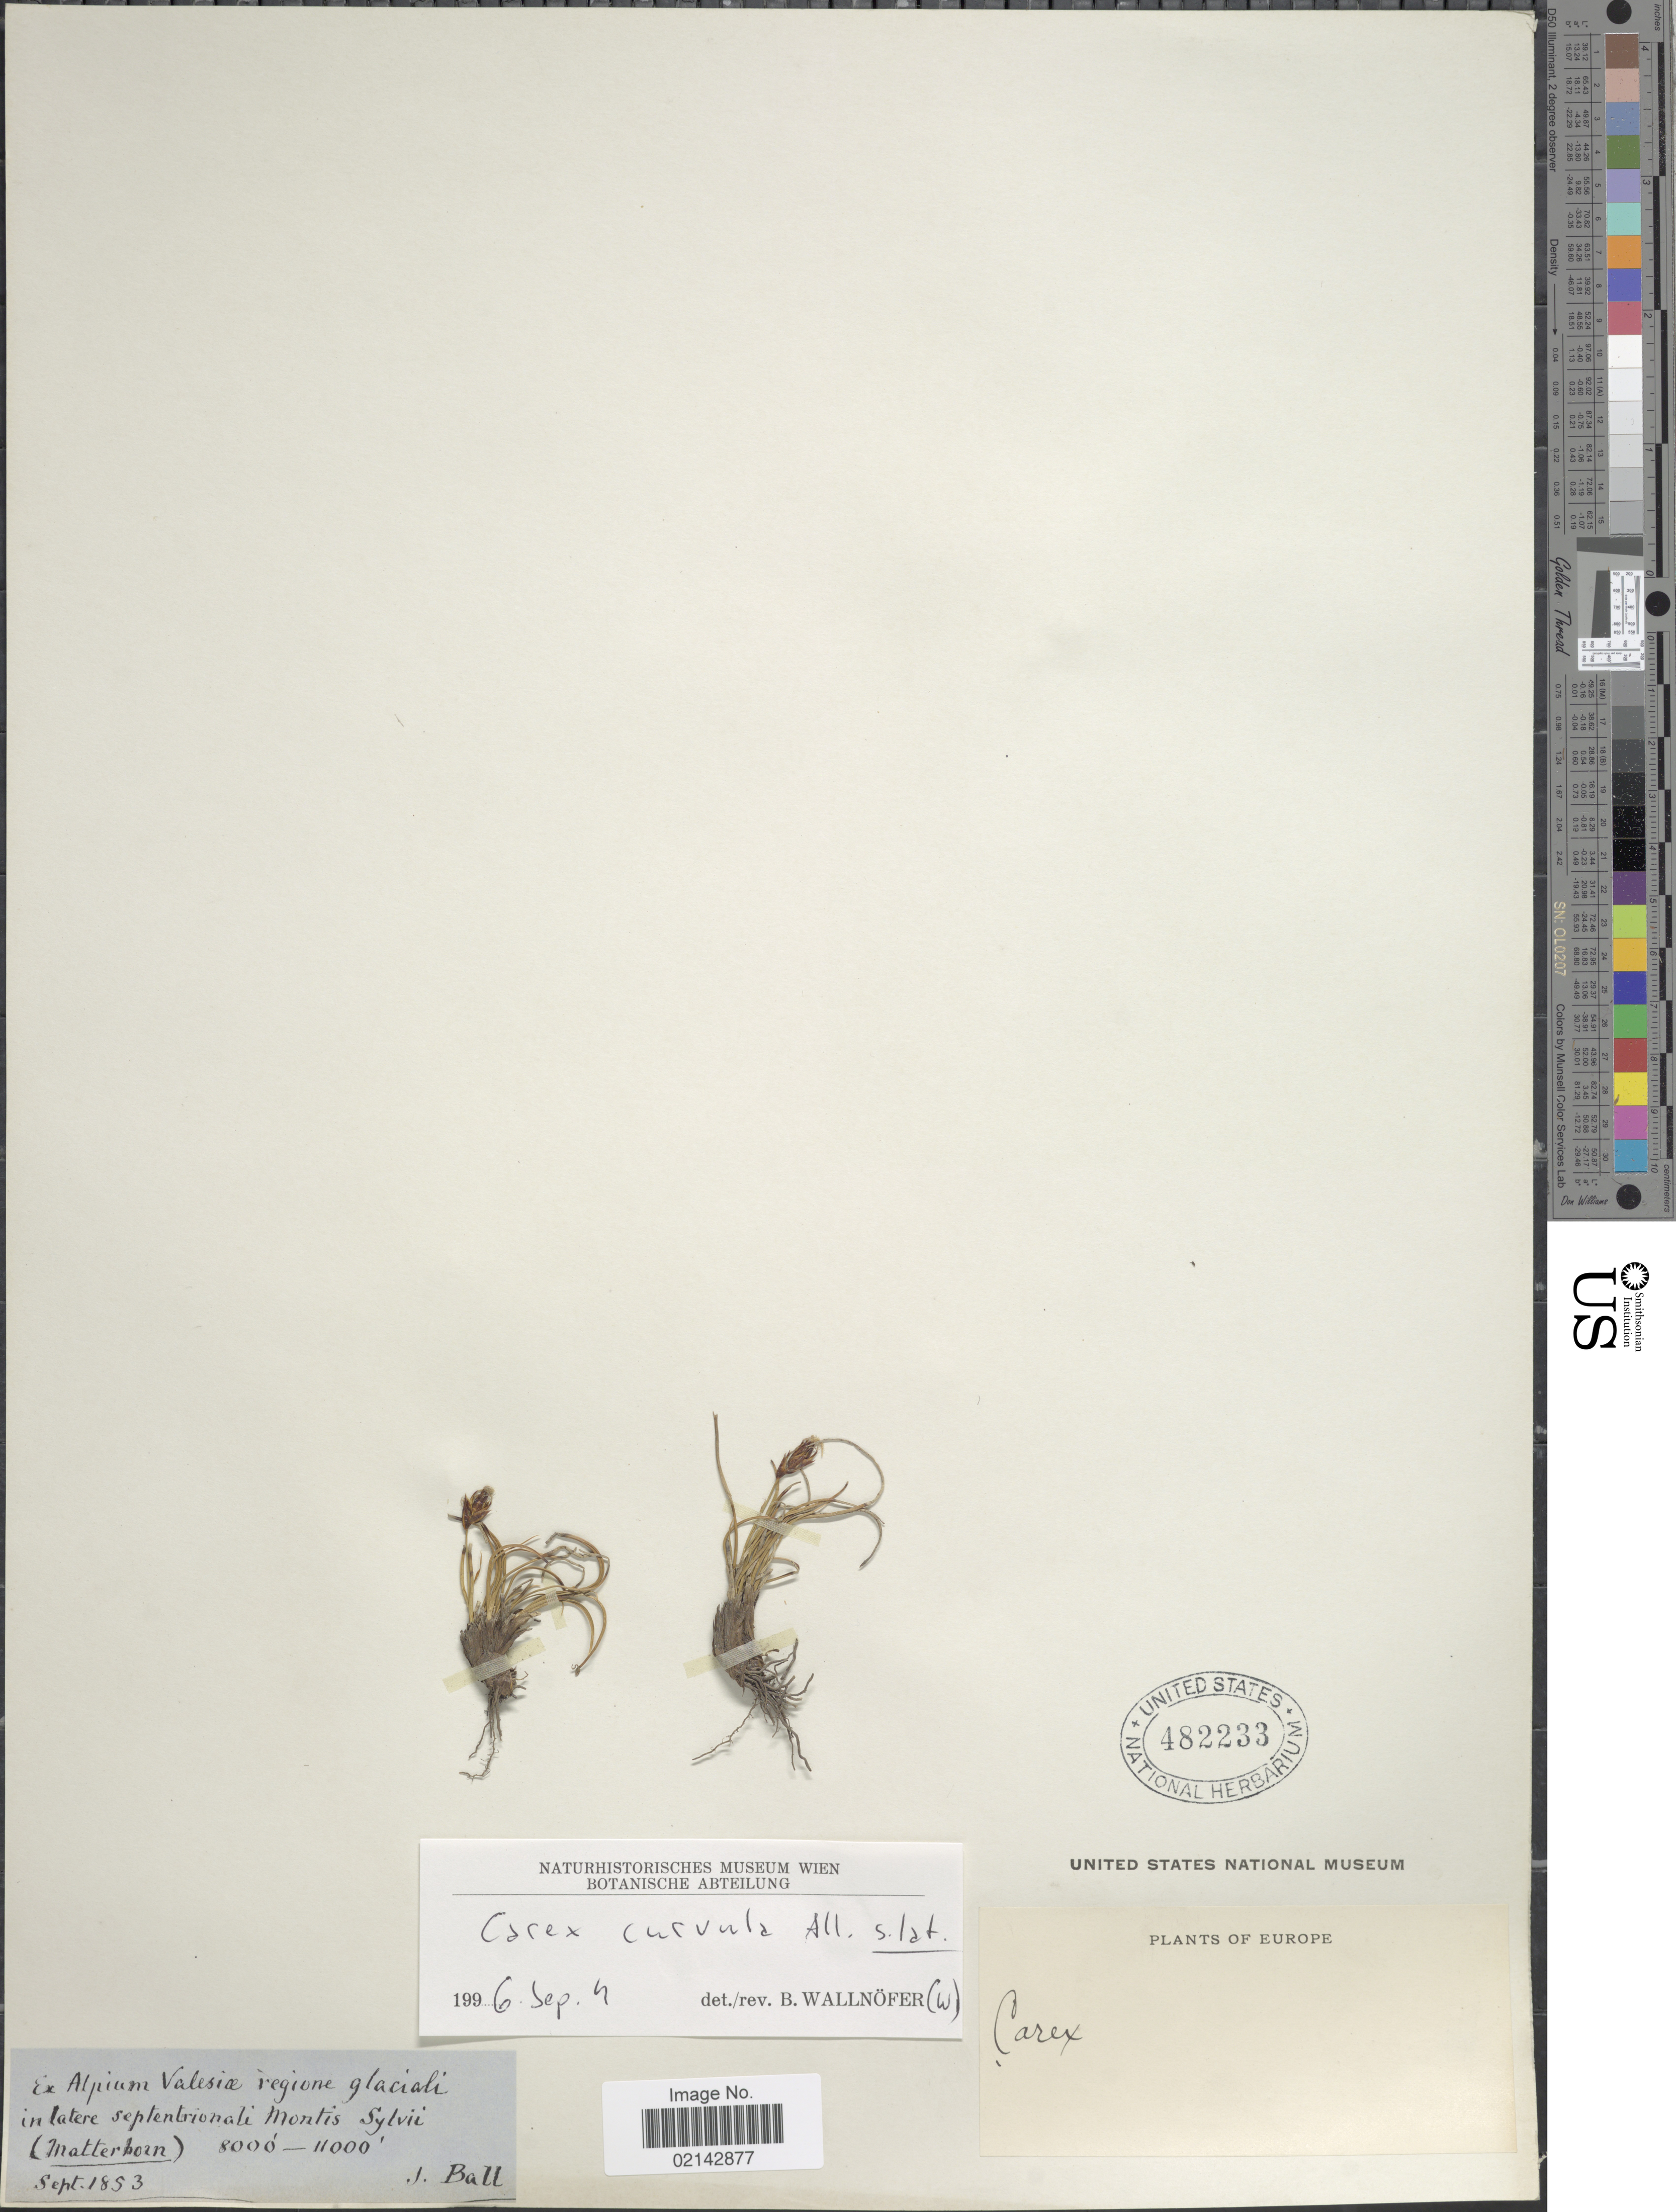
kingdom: Plantae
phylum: Tracheophyta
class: Liliopsida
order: Poales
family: Cyperaceae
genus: Carex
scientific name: Carex curvula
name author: All.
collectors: J. Ball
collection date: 1853-09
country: Switzerland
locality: Europe, Ex Alpium Valesia regione glaciali in latere septentrionali Montis Sylvii (Matterhorn)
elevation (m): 2438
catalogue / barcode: US 482233